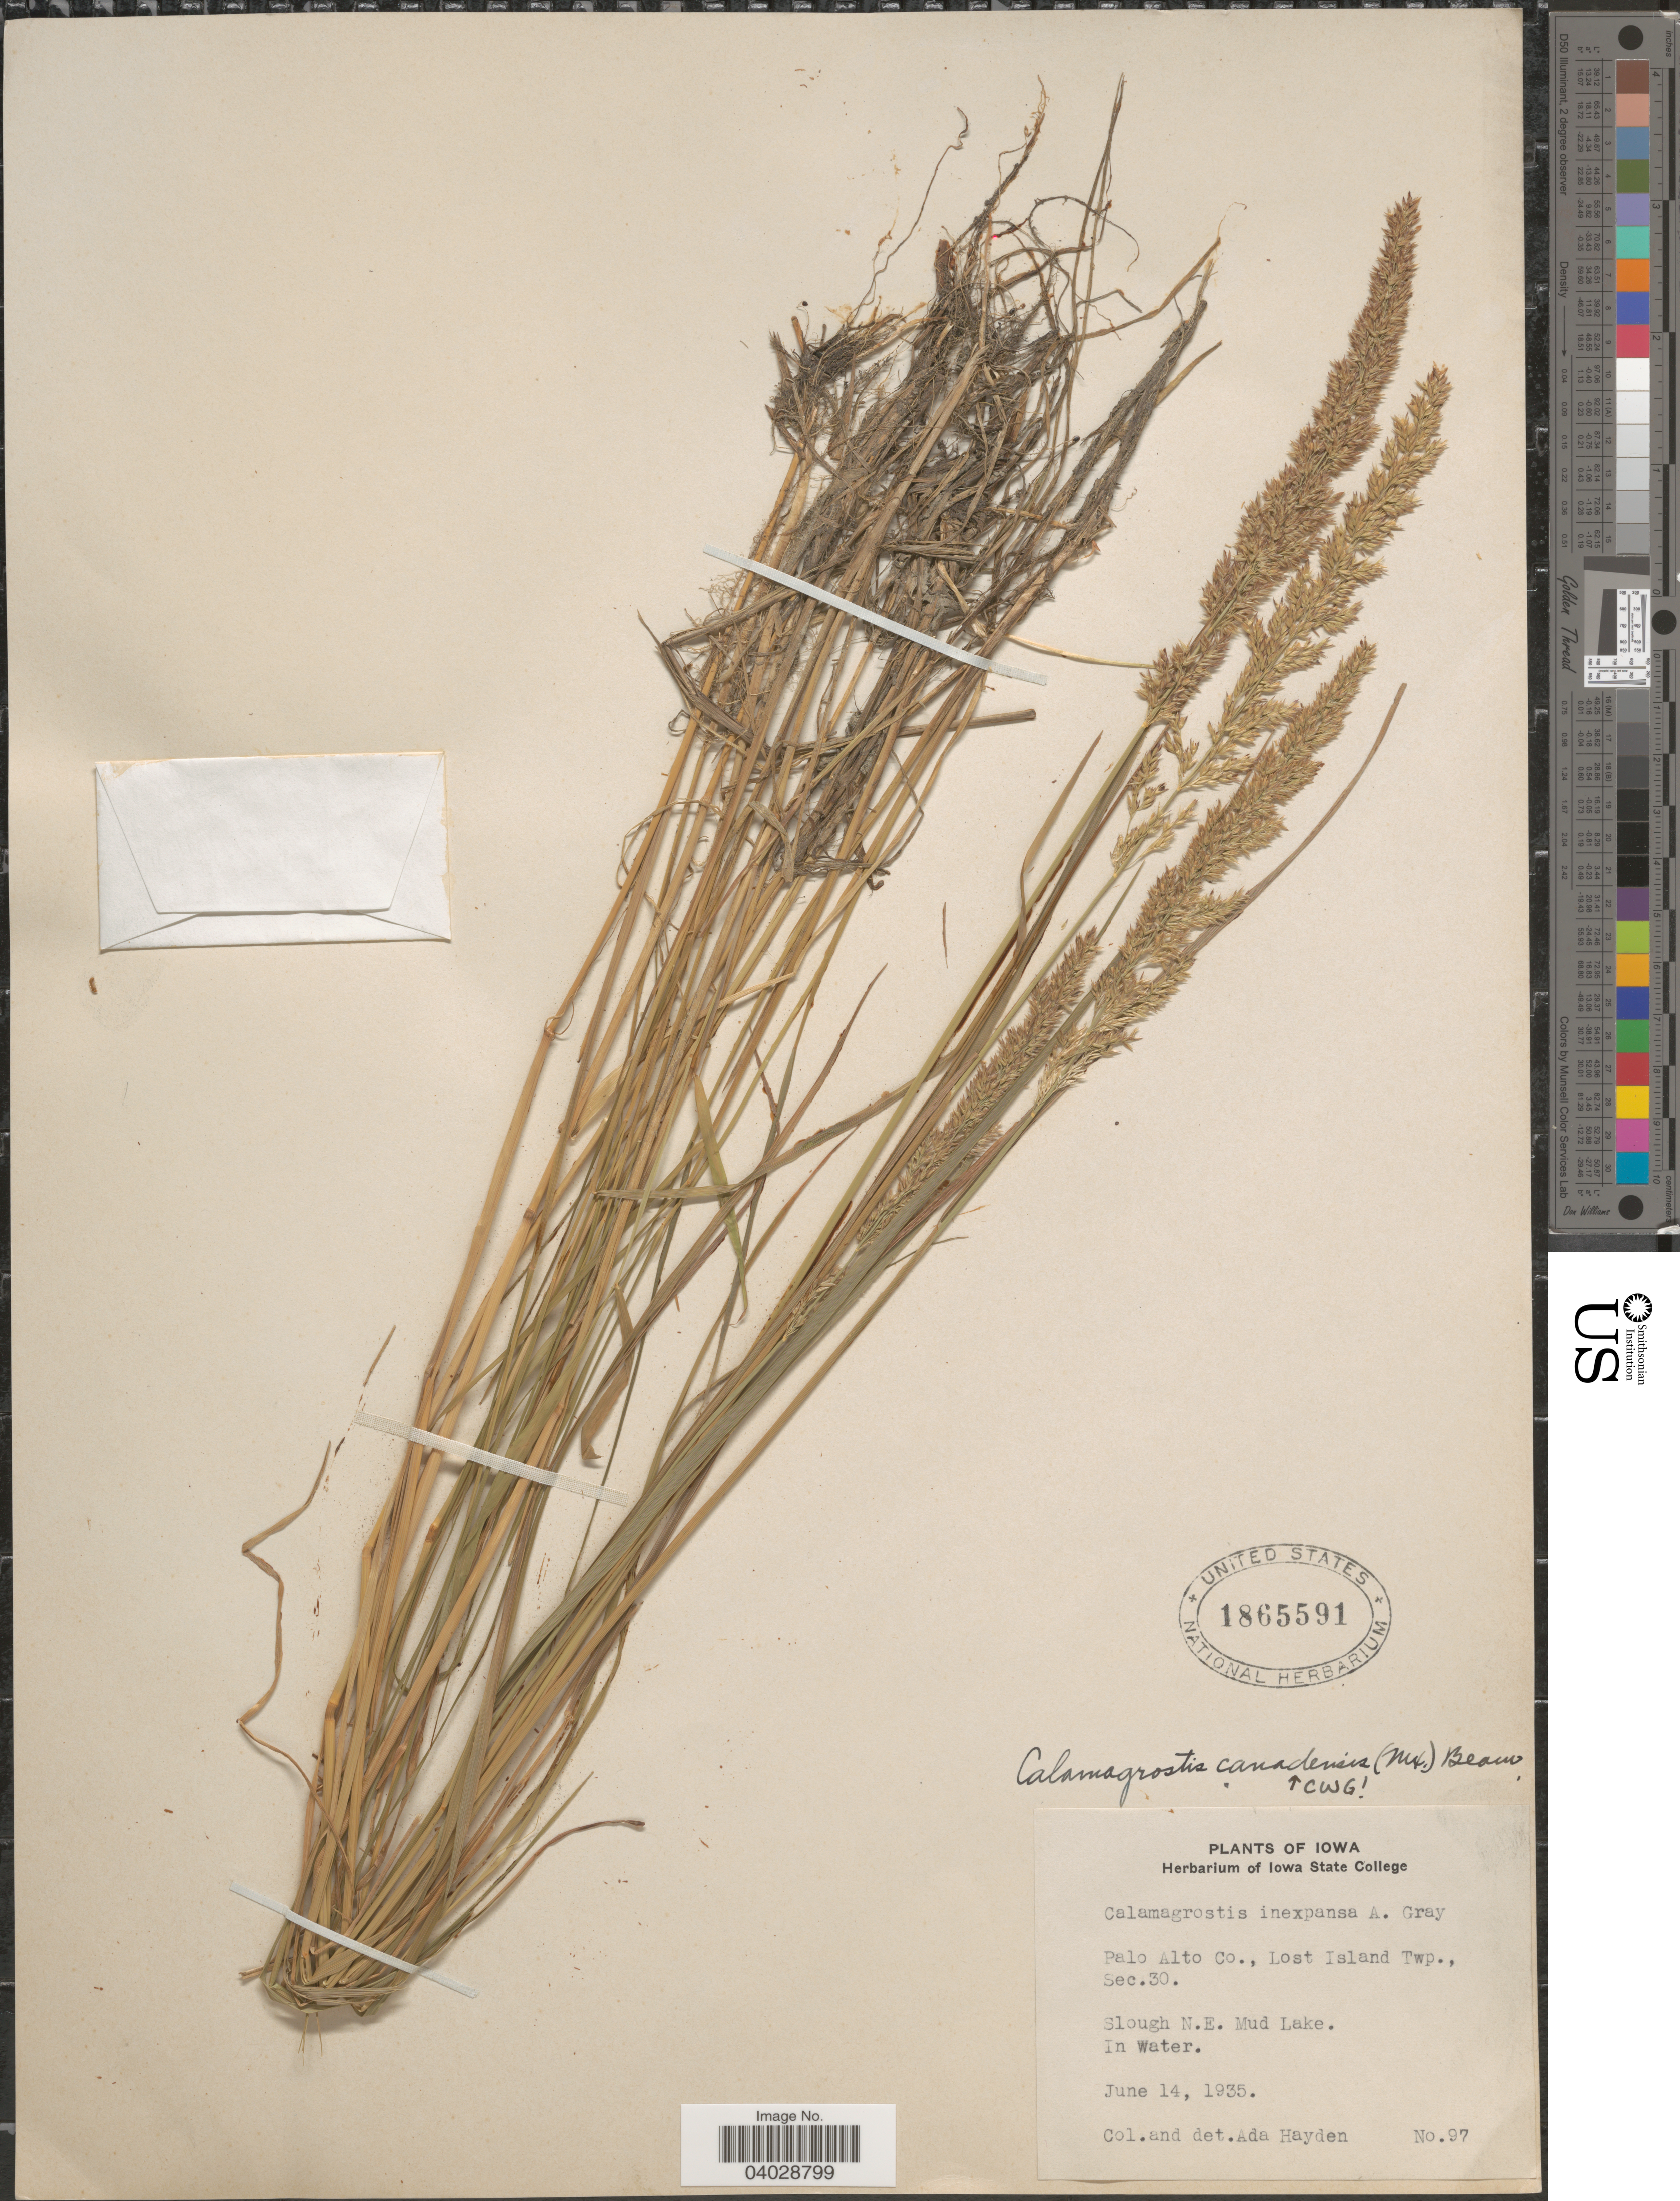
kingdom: Plantae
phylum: Tracheophyta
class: Liliopsida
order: Poales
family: Poaceae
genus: Calamagrostis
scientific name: Calamagrostis canadensis var. macouniana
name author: (Vasey) Stebbins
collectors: Ada Hayden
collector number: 97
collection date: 1935-06-14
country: United States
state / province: Iowa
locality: Palo Alto Co., Lost Island Twp., Sec. 30. Slough N. E. Mud Lake.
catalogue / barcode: US 1865591